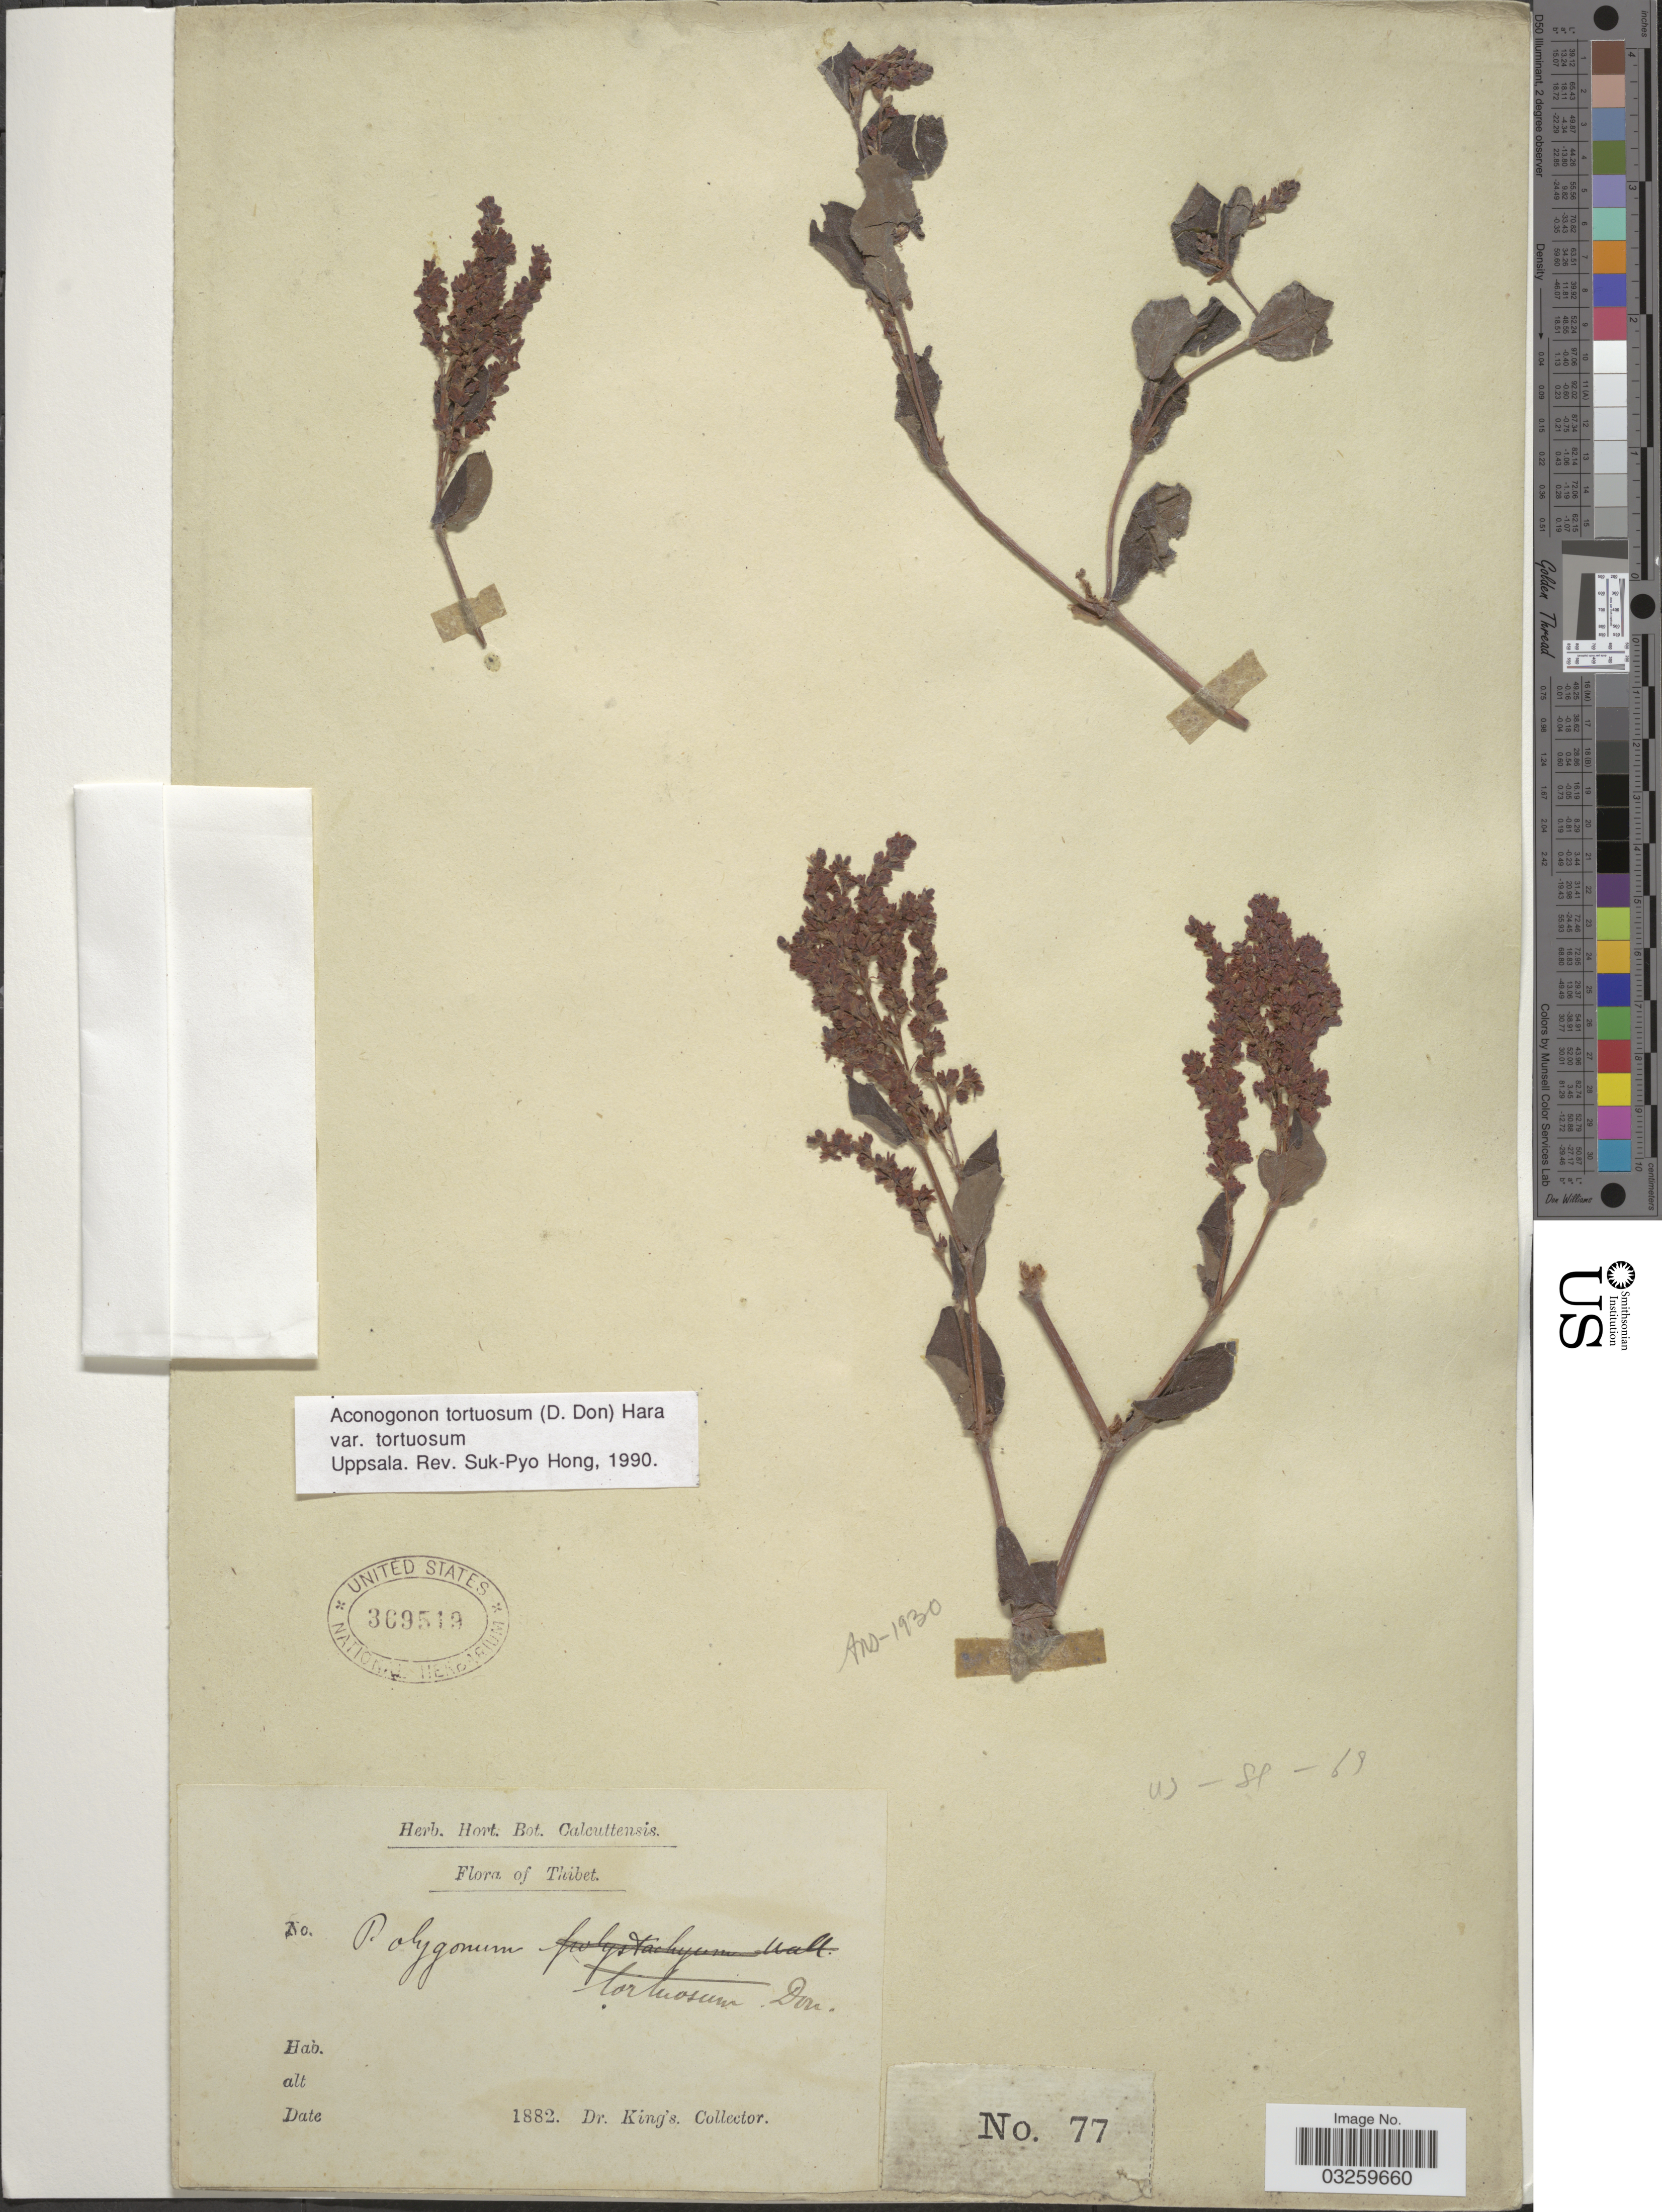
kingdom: Plantae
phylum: Tracheophyta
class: Magnoliopsida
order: Caryophyllales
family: Polygonaceae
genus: Koenigia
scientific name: Koenigia tortuosa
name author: (D. Don) T.M. Schust. & Reveal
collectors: Dr. King's collector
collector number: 77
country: China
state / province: Xizang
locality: Thibet.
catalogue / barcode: US 369519